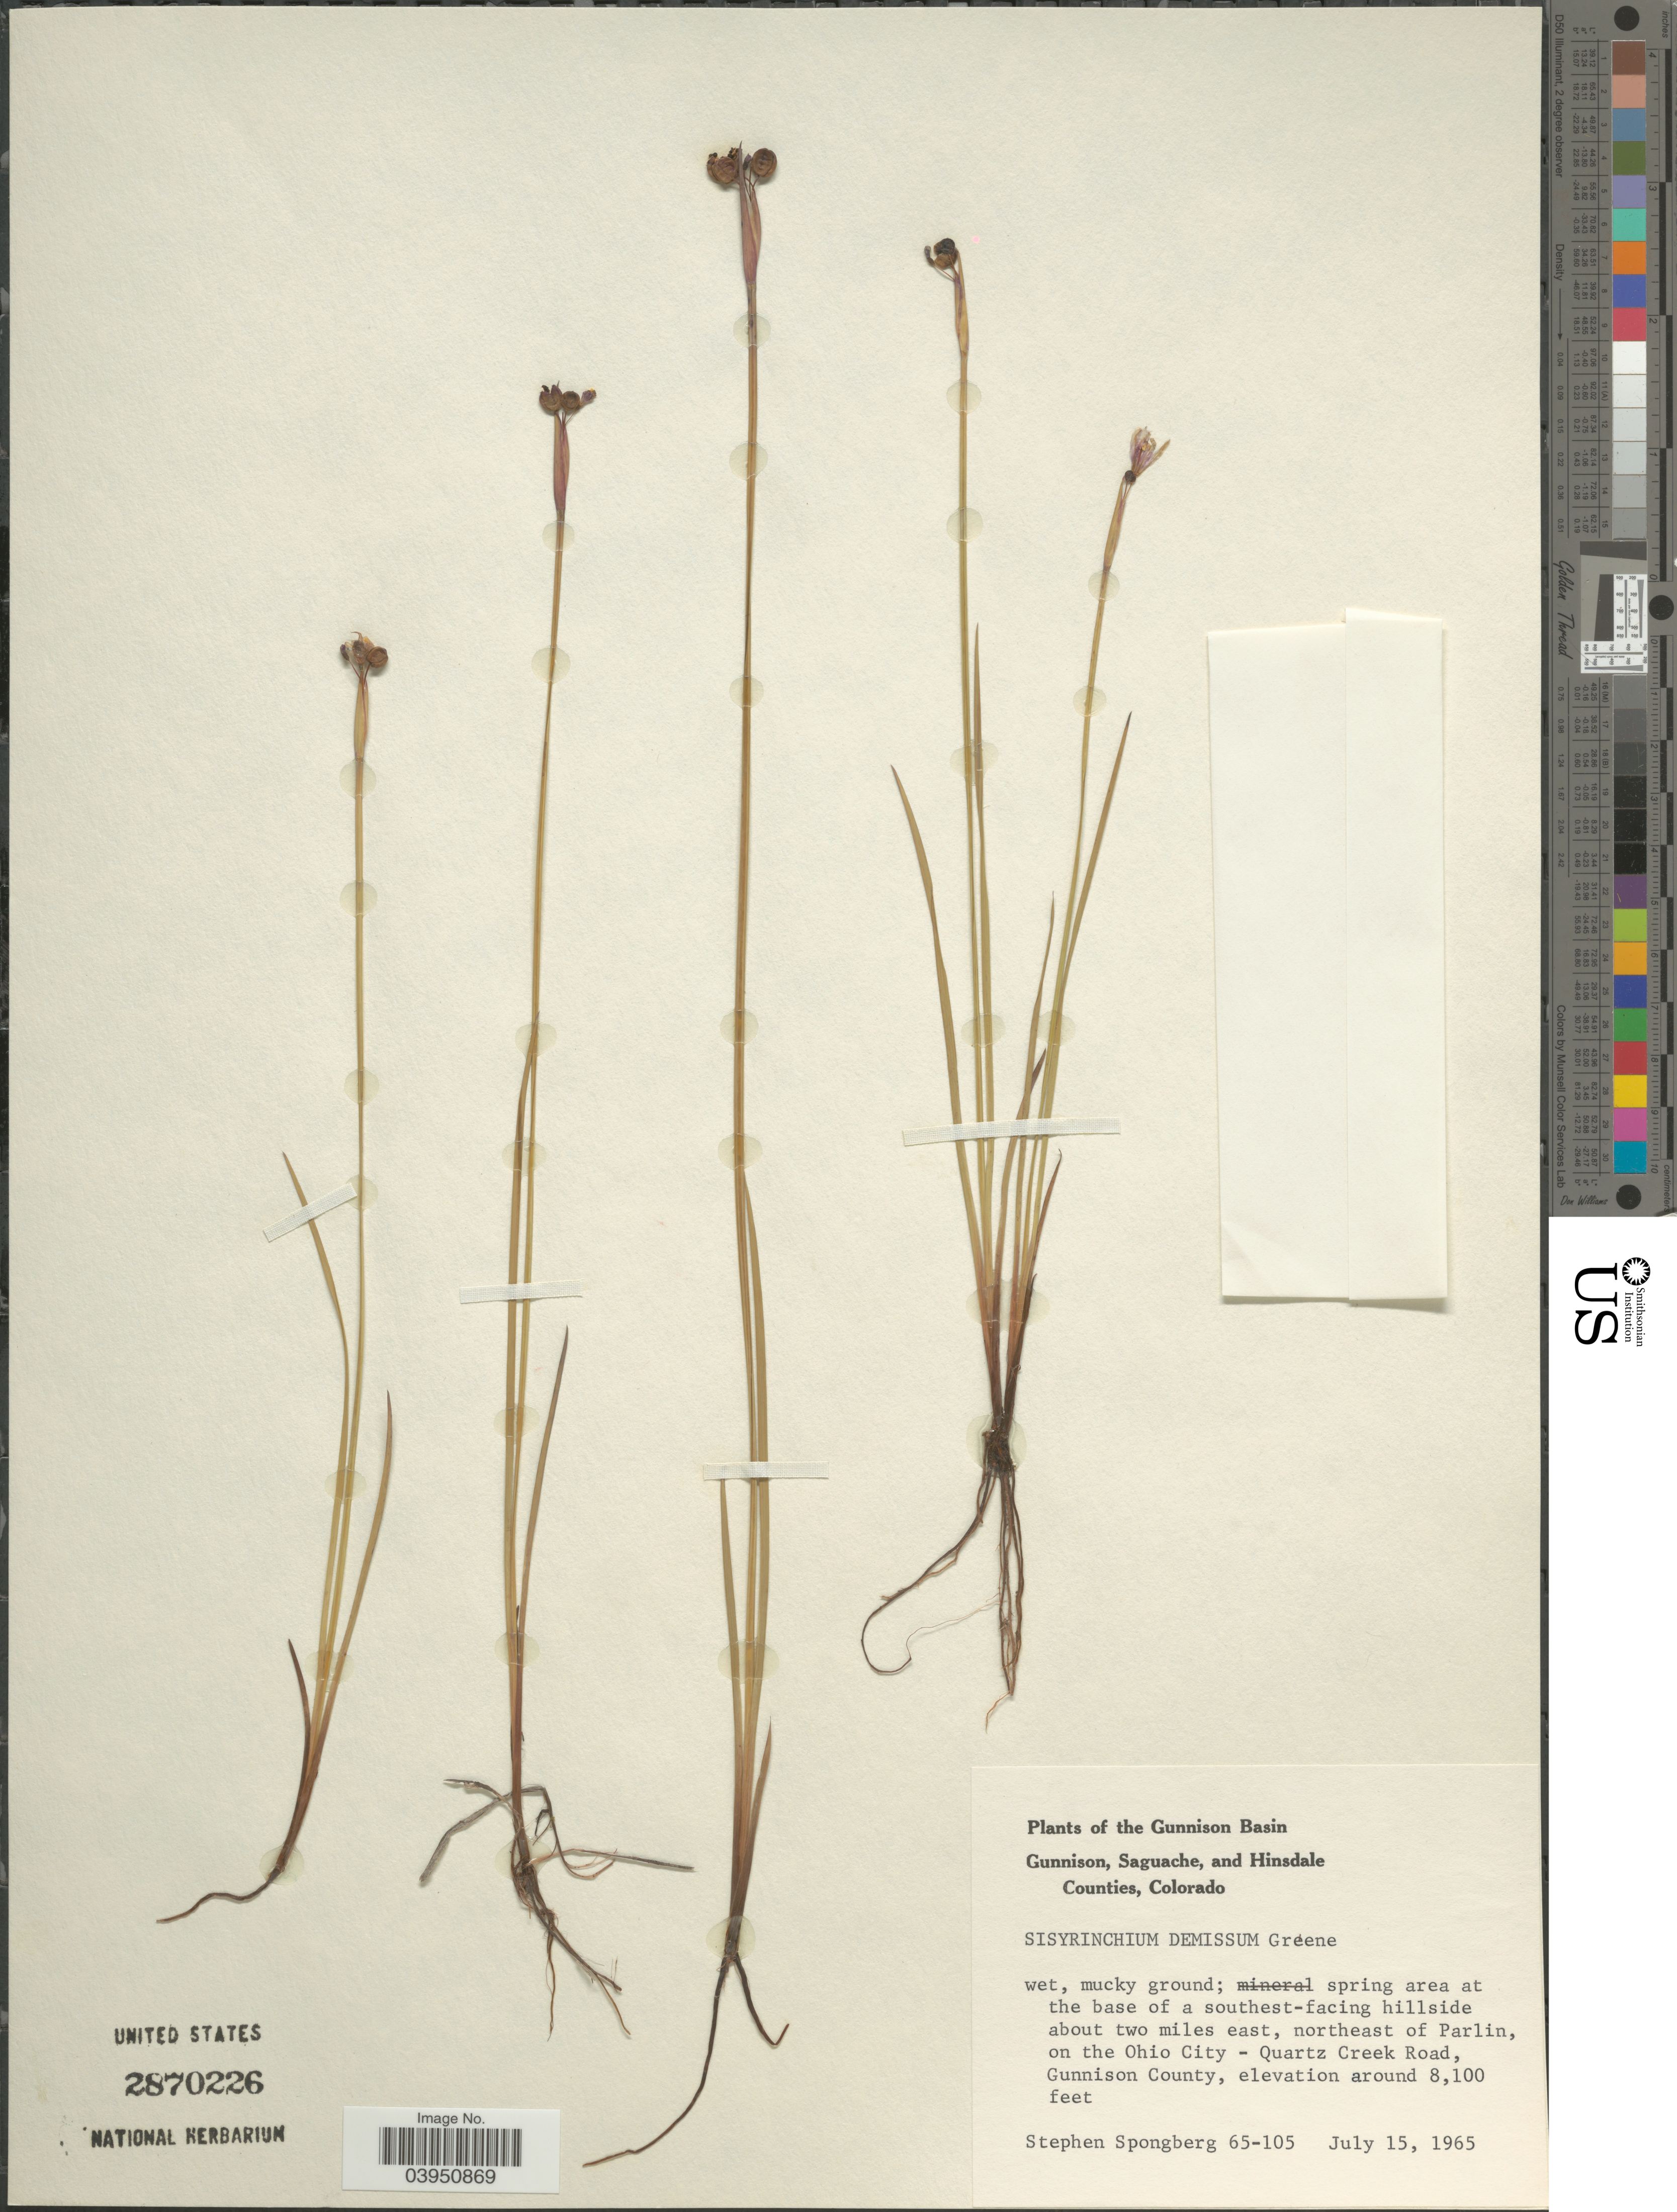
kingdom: Plantae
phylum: Tracheophyta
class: Liliopsida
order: Asparagales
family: Iridaceae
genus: Sisyrinchium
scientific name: Sisyrinchium demissum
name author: Greene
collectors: S. A.Spongberg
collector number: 65-105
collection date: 1965-07-15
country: United States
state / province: Colorado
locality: The Gunnison Basin. Area at the base of a southest-facing hillside about two miles east, northeast of Parlin, on the Ohio City - Quartz Creek Road, Gunnison County.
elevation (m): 2469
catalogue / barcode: US 2870226